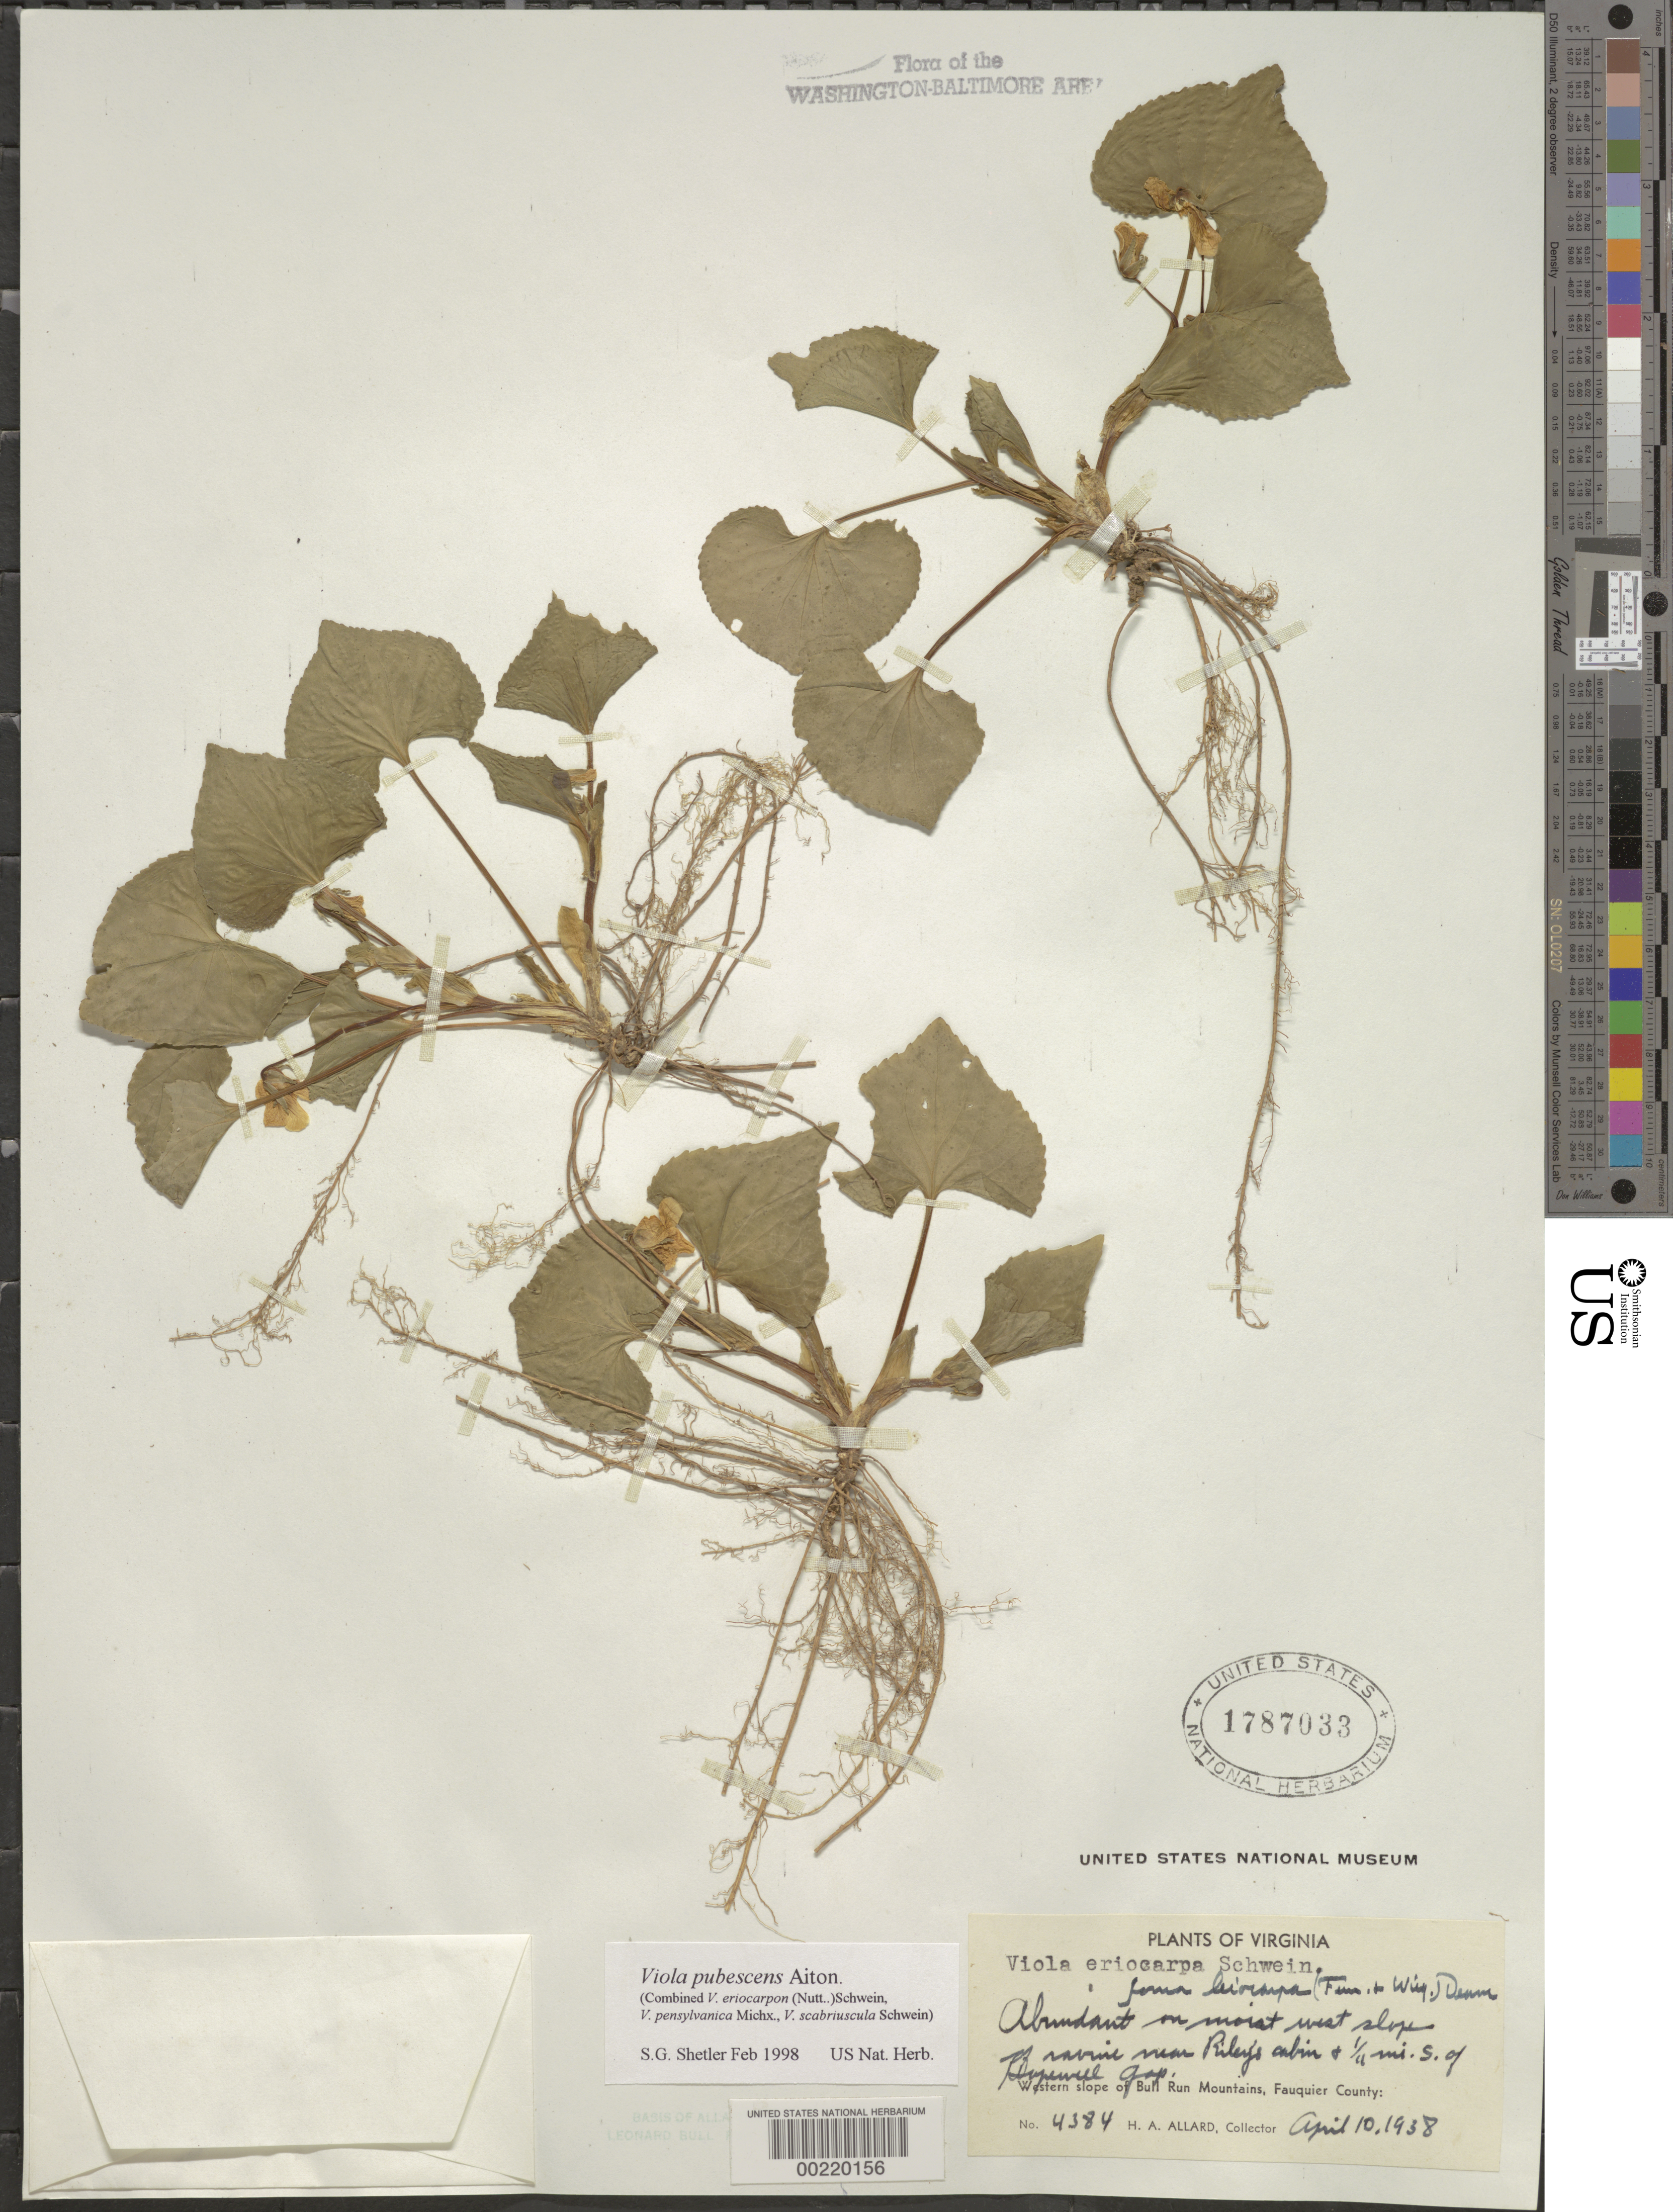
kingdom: Plantae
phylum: Tracheophyta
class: Magnoliopsida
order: Malpighiales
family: Violaceae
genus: Viola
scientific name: Viola pubescens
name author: Aiton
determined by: Shetler, Stanwyn G., (US), NMNH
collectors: H. A. Allard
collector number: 4384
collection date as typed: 10 Apr 1938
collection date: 1938-04-10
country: United States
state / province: Virginia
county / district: Fauquier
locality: Rileys Cabin, south of Hopewell Gap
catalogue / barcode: US 1787033